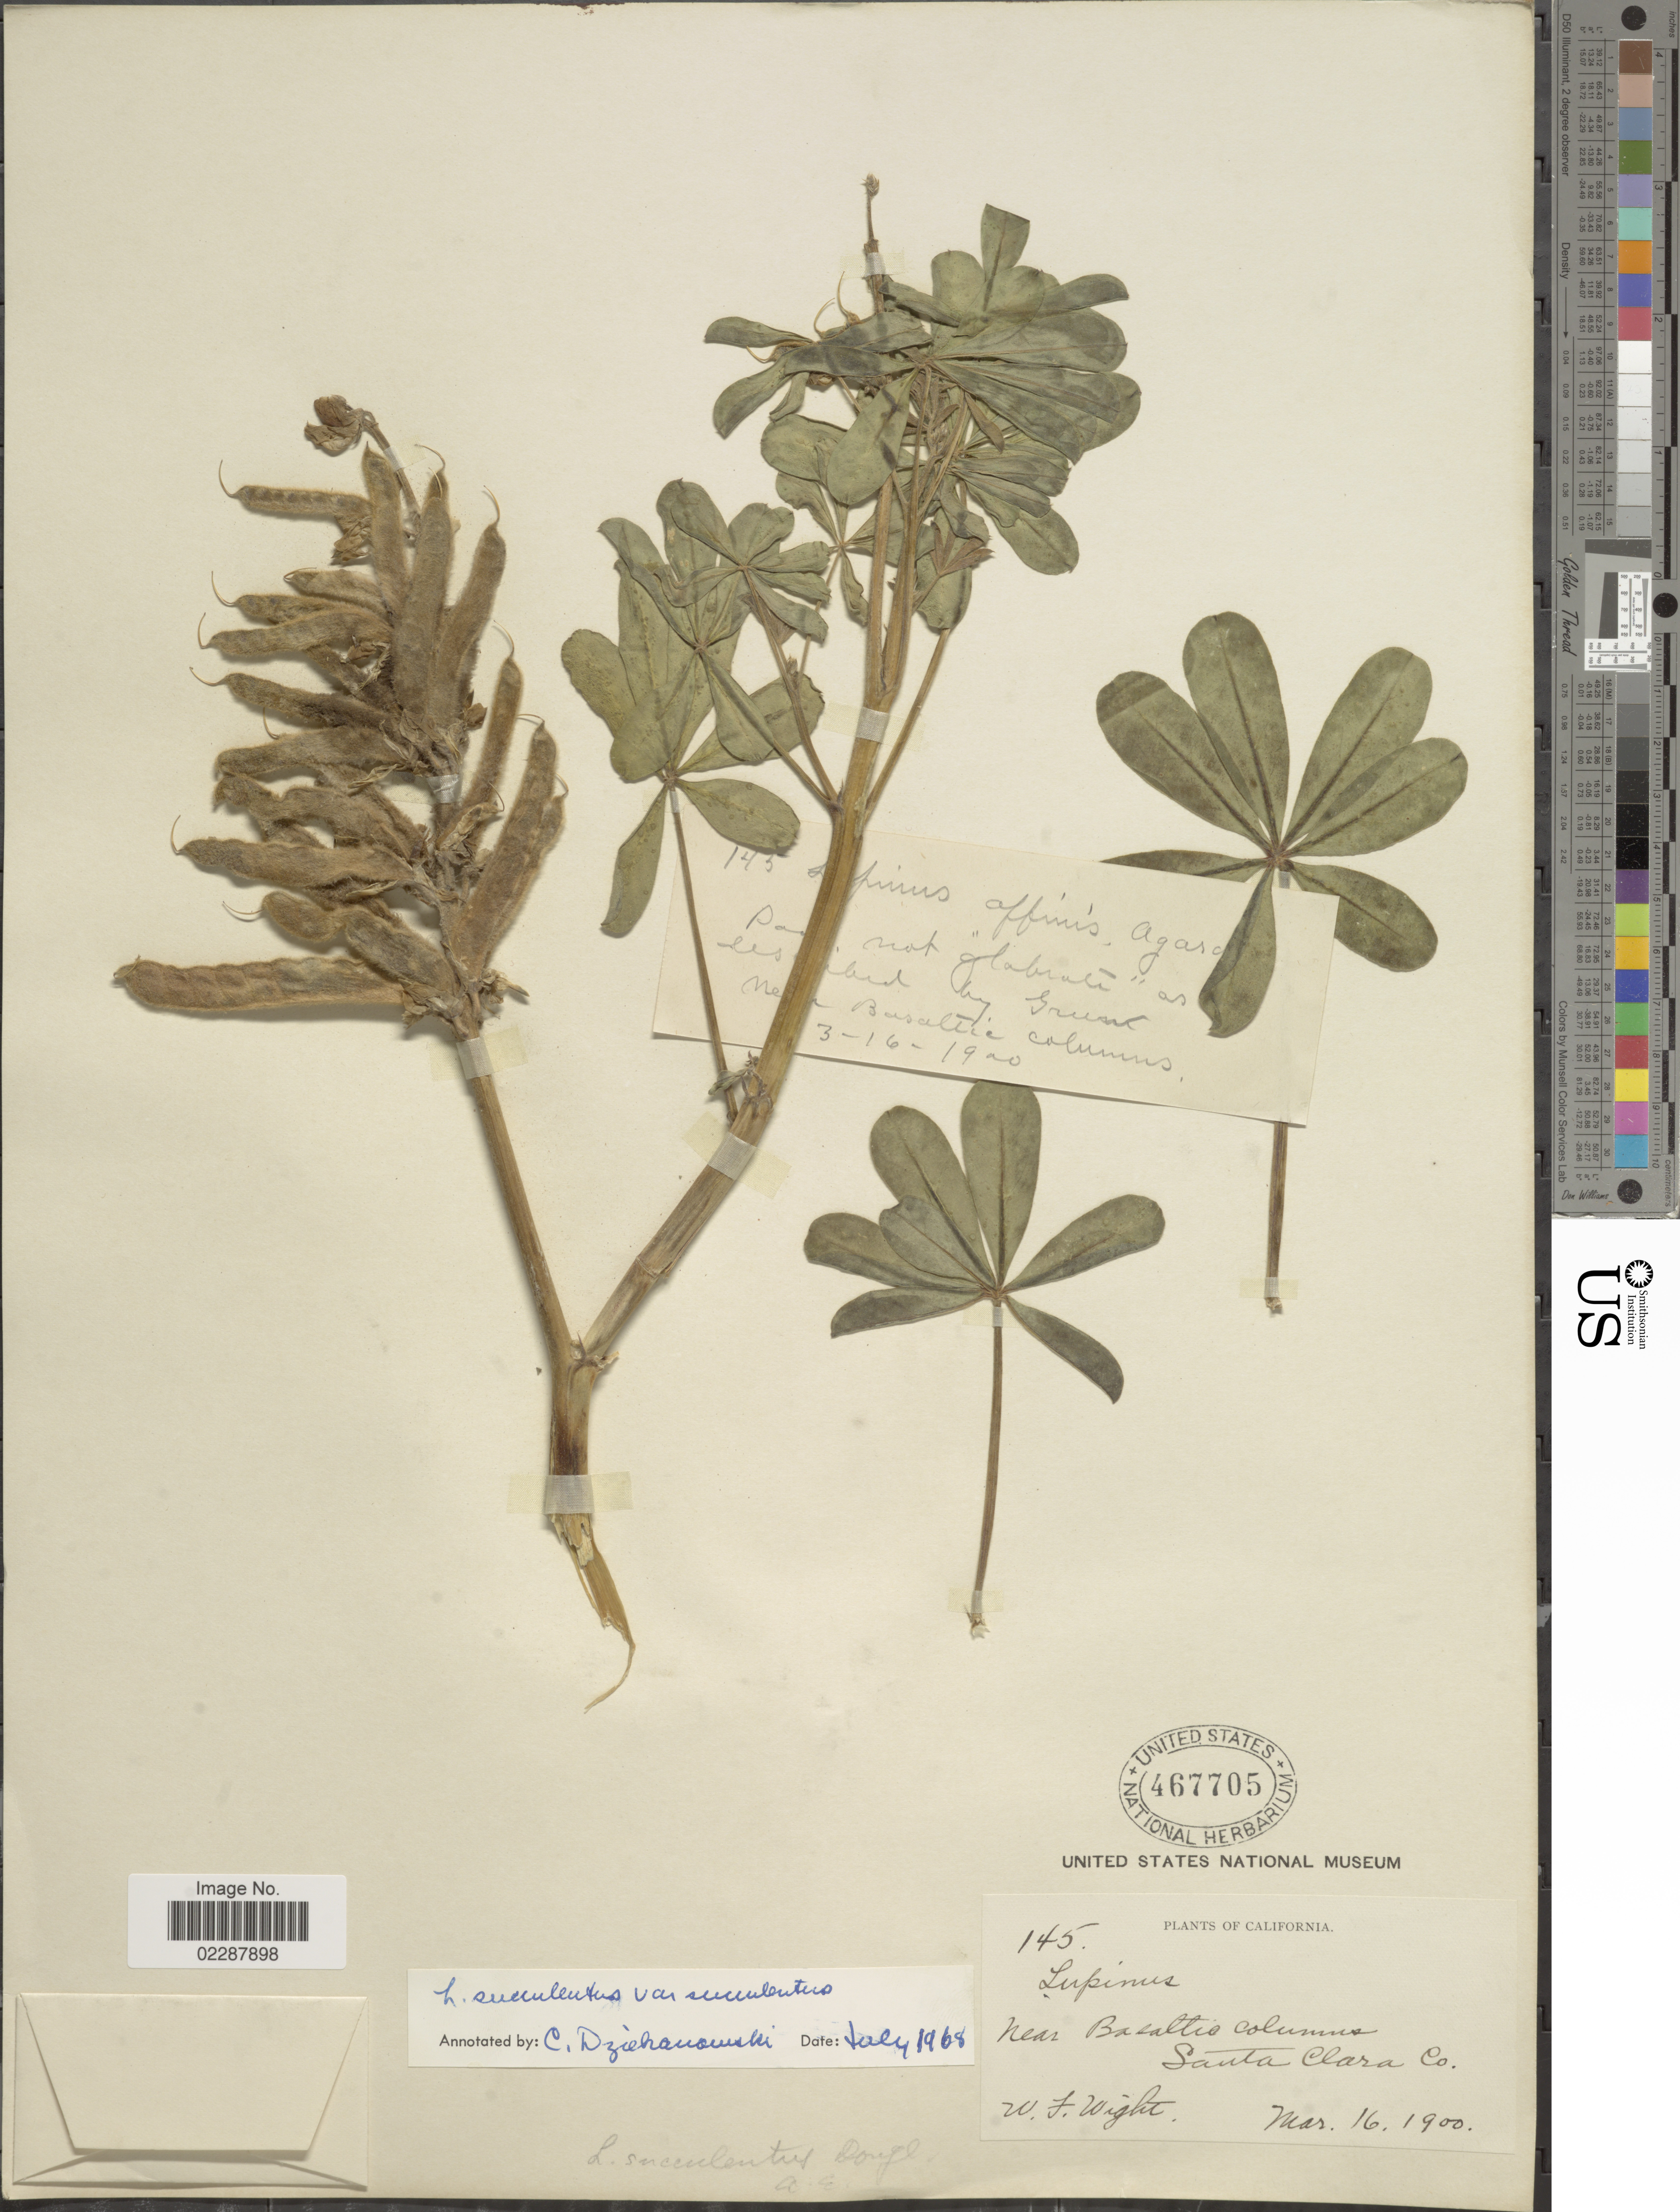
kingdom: Plantae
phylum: Tracheophyta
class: Magnoliopsida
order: Fabales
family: Fabaceae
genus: Lupinus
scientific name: Lupinus succulentus var. succulentus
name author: Douglas ex K. Koch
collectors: W. Wight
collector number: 145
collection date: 1900-03-16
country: United States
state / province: California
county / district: Santa Clara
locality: Near Basaltic columns, Santa Clara Co.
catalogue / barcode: US 467705